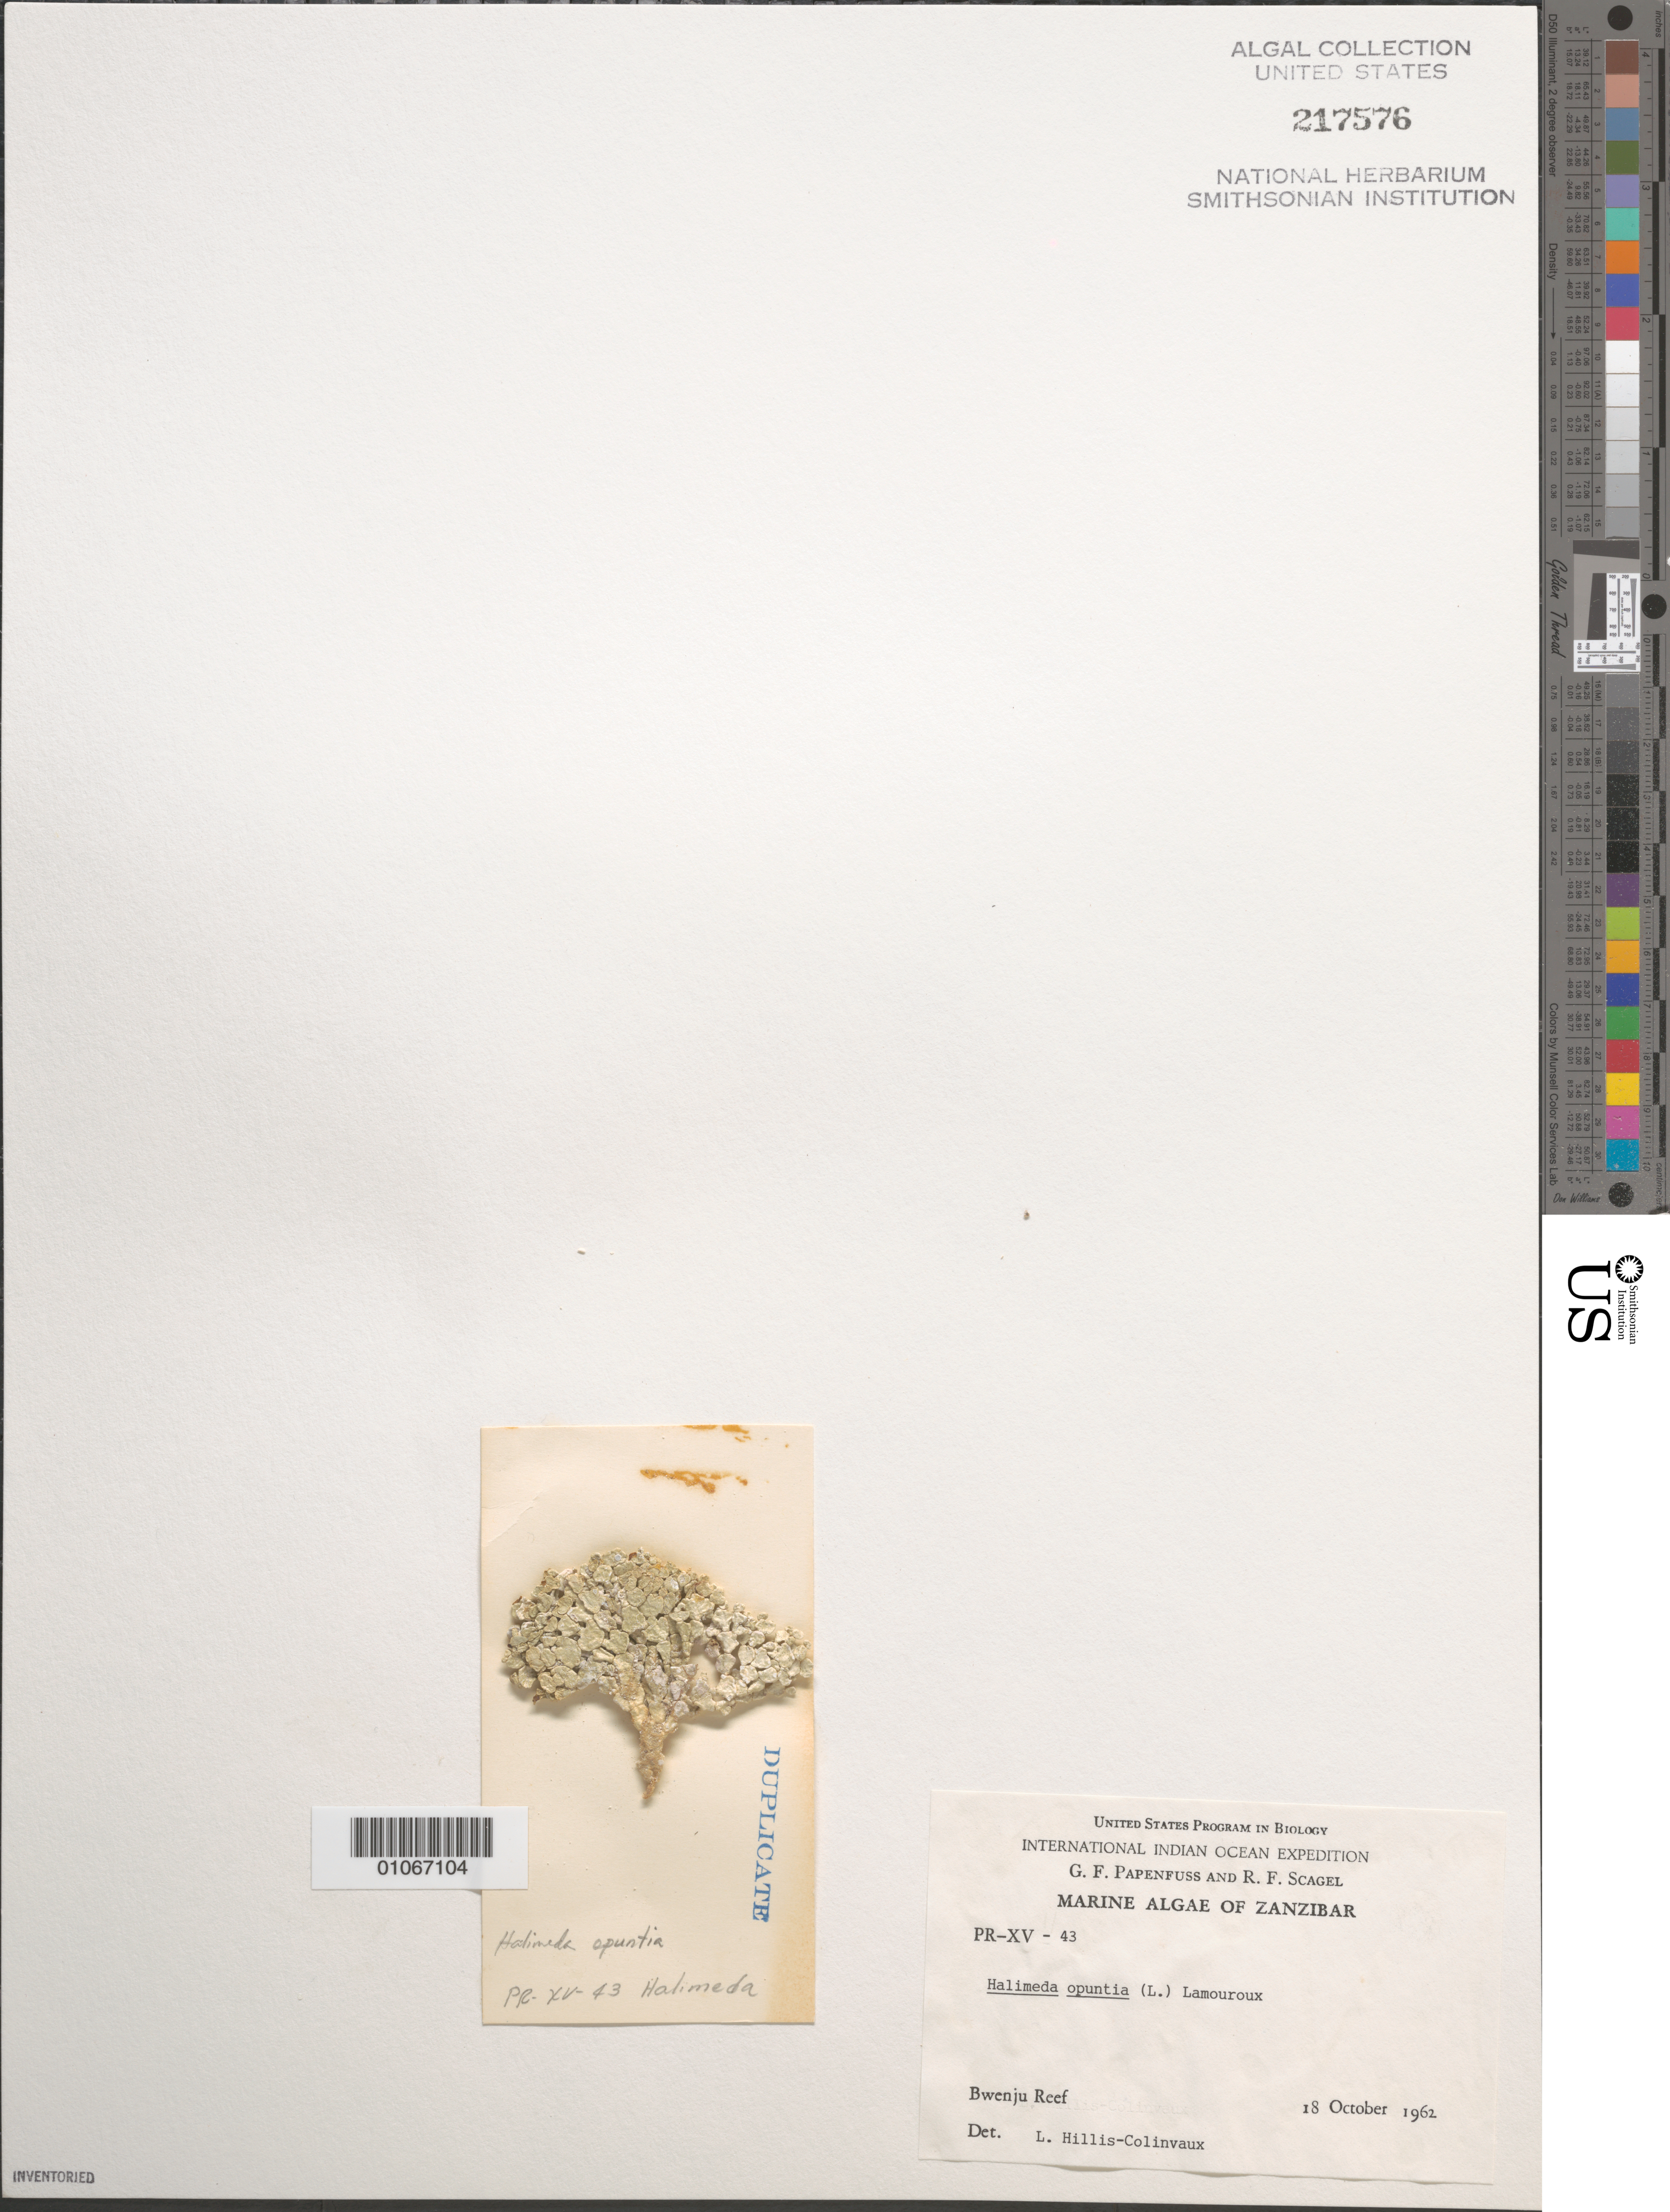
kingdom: Plantae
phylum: Chlorophyta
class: Ulvophyceae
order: Bryopsidales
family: Halimedaceae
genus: Halimeda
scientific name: Halimeda opuntia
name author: (L.) J.V.Lamouroux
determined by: Hillis-Colinvaux, L.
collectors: G. Papenfuss & R. F. Scagel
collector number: PR-XV-43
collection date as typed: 18 Oct 1962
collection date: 1962-10-18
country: Tanzania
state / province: Zanzibar Central/South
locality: Bwenju Reef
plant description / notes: International Indian Ocean Expedition, 1962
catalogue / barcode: US 217576